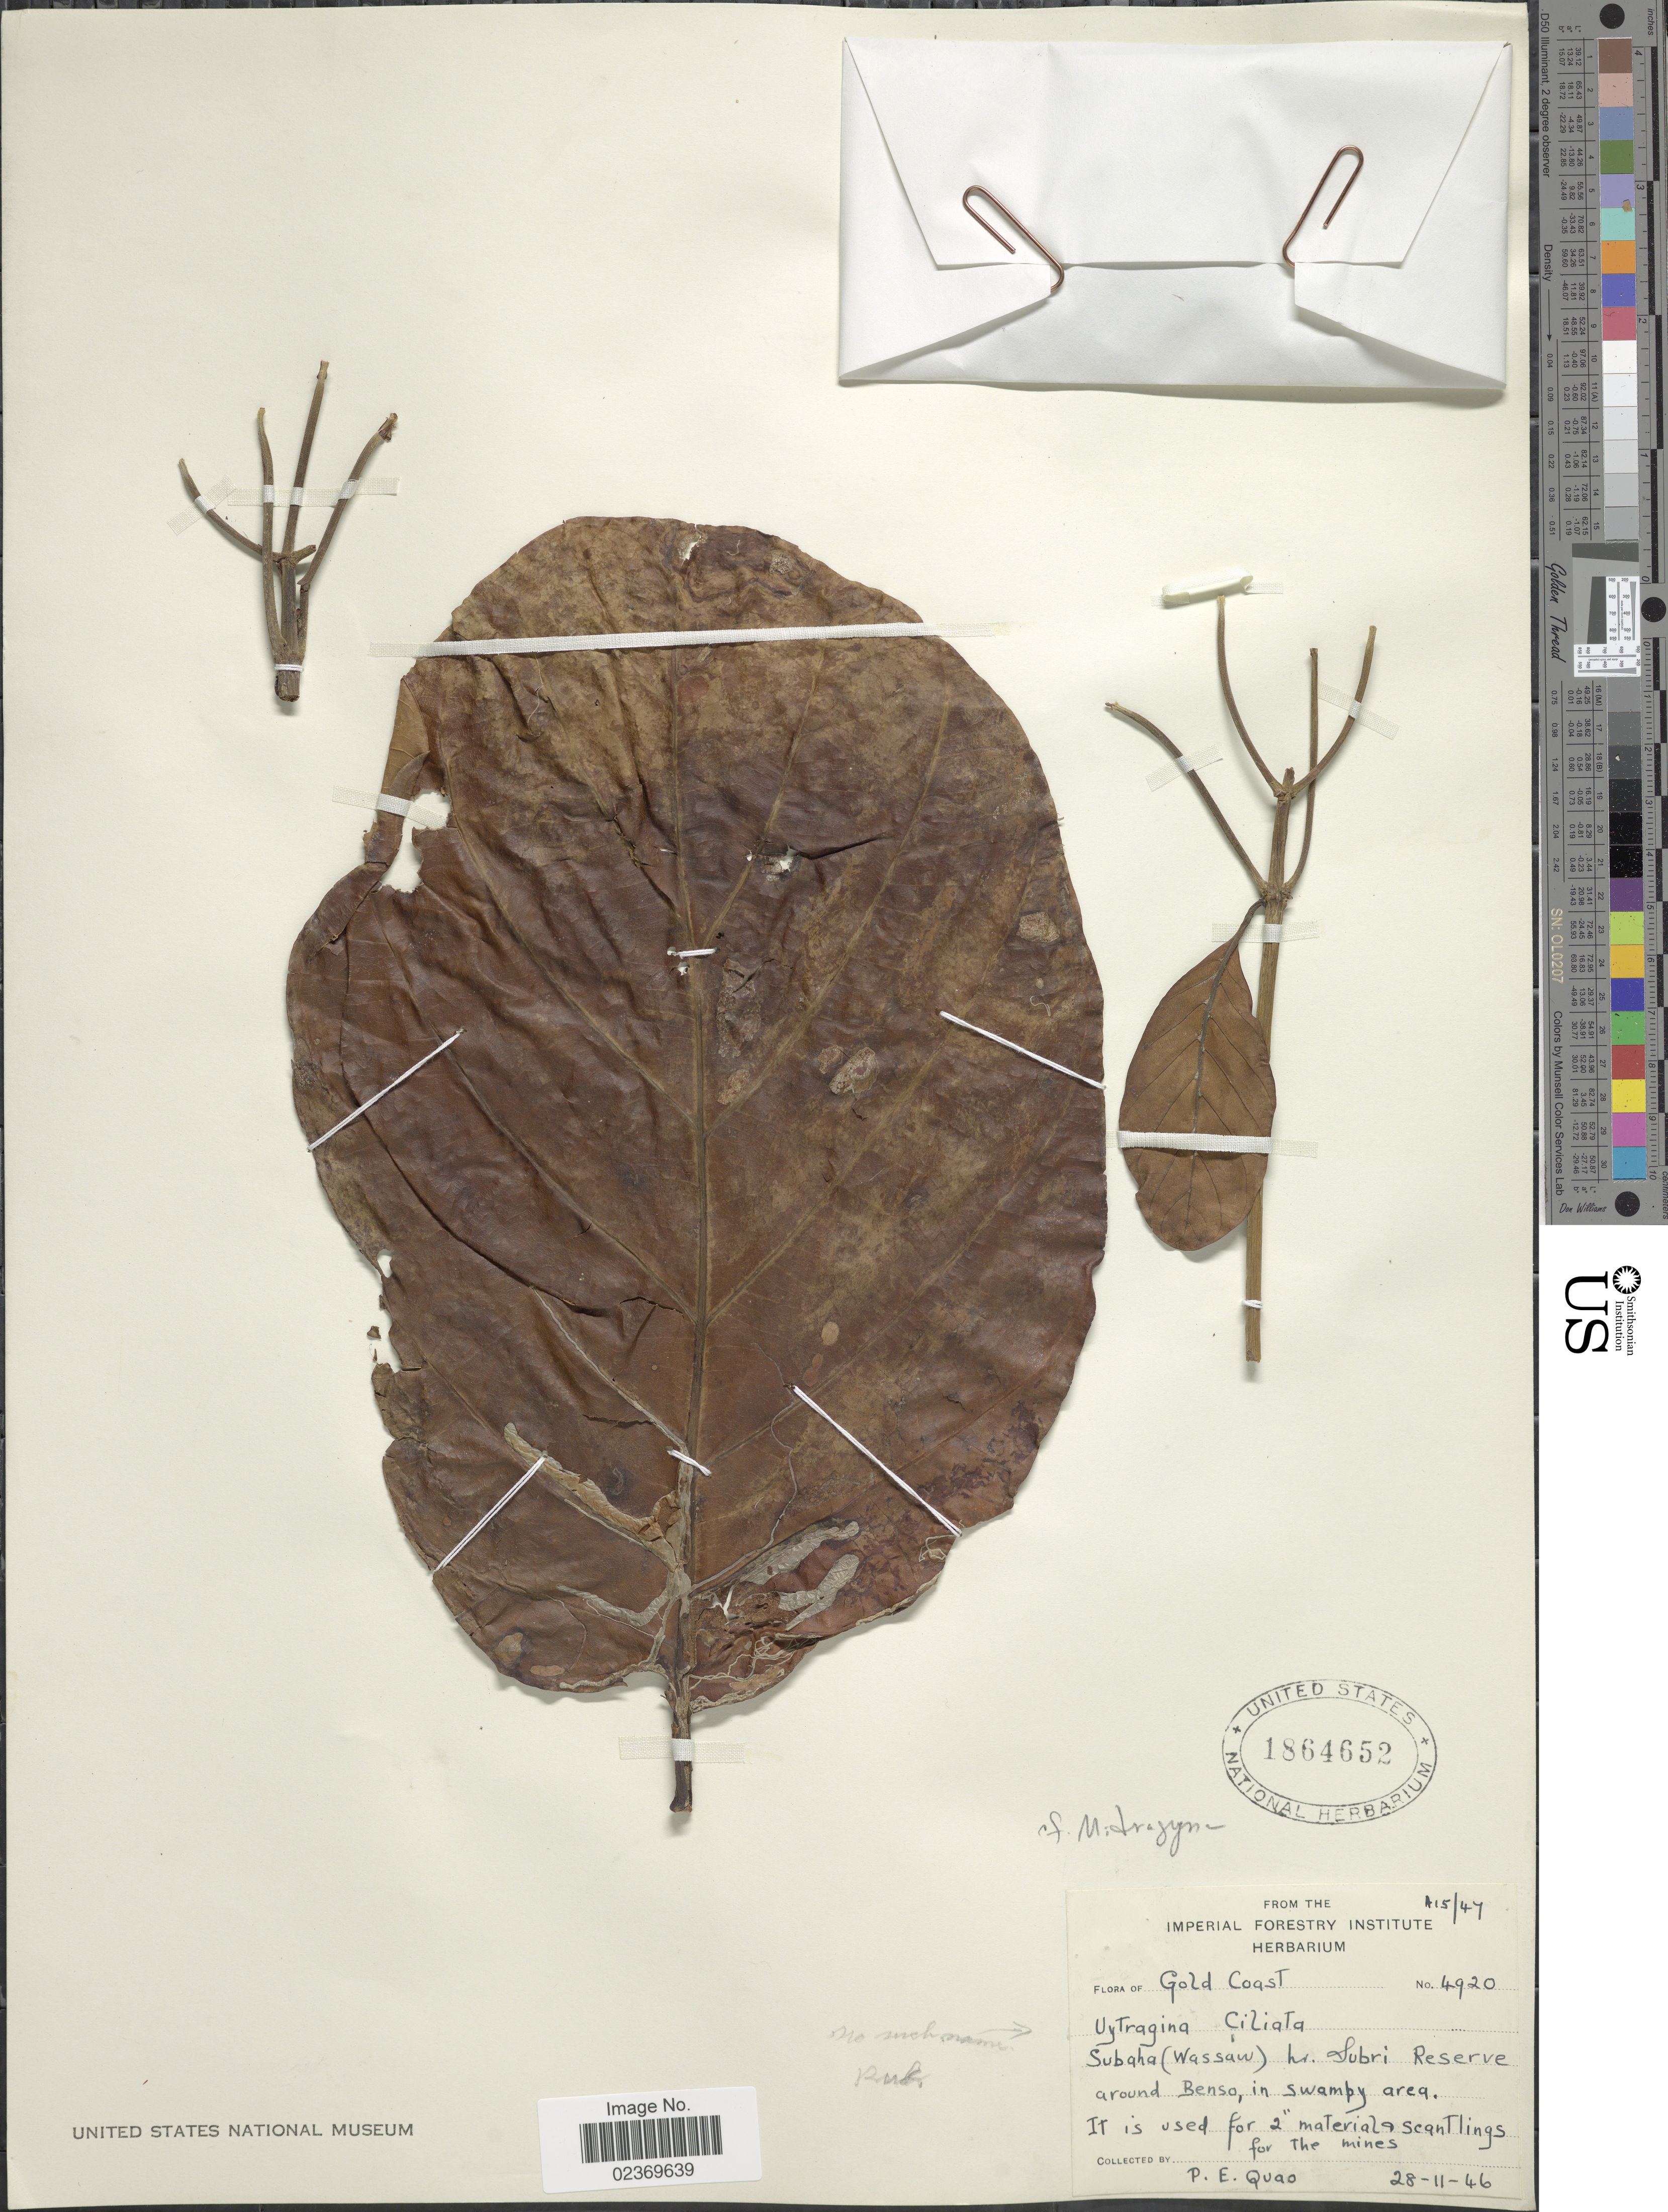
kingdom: Plantae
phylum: Tracheophyta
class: Magnoliopsida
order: Gentianales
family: Rubiaceae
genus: Mitragyna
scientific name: Mitragyna sp.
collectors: P. Quao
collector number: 4920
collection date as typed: Transcribed d/m/y: 28/11/46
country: Ghana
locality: Gold Coast, Subaha (Wassaw) nr. Subri Reserve around Bensa, in swampy area.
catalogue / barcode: US 1864652